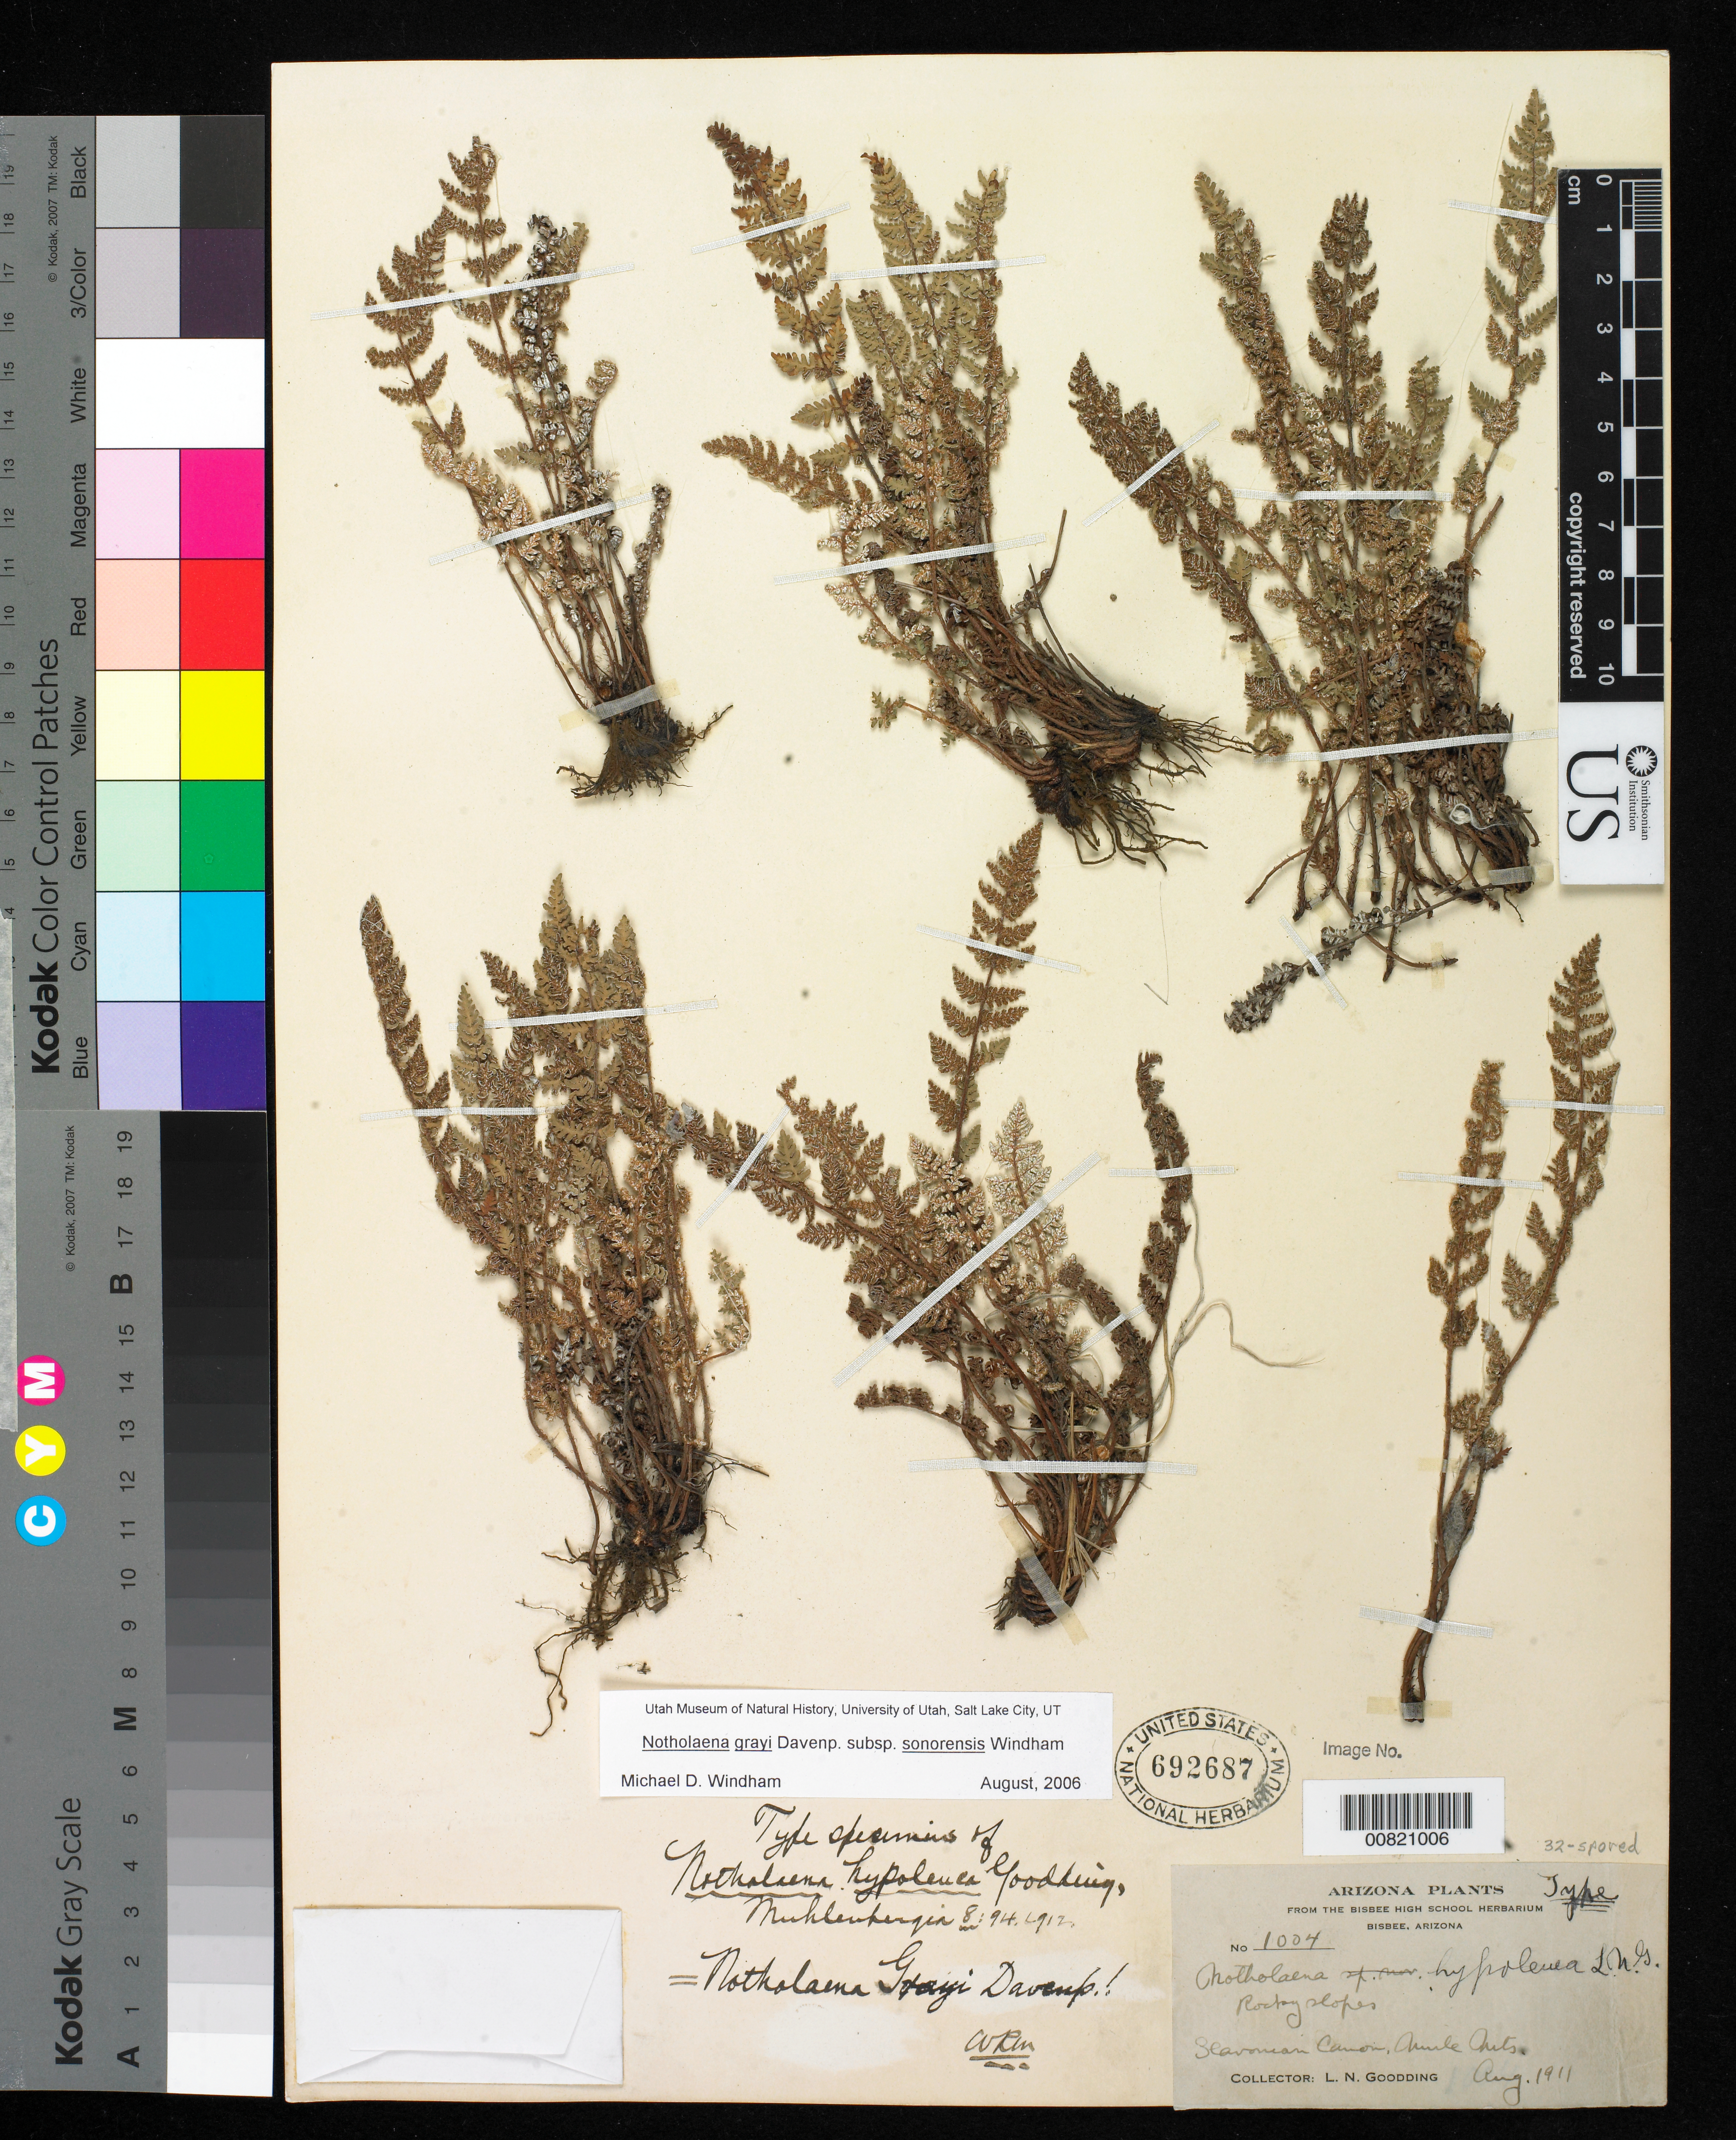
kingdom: Plantae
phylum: Tracheophyta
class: Polypodiopsida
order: Polypodiales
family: Pteridaceae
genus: Notholaena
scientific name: Notholaena hypoleuca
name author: Goodd.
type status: Holotype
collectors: L. N. Goodding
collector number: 1004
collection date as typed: Aug 1911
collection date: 1911-08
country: United States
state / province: Arizona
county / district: Cochise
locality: Mule Mountains.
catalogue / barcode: US 692687